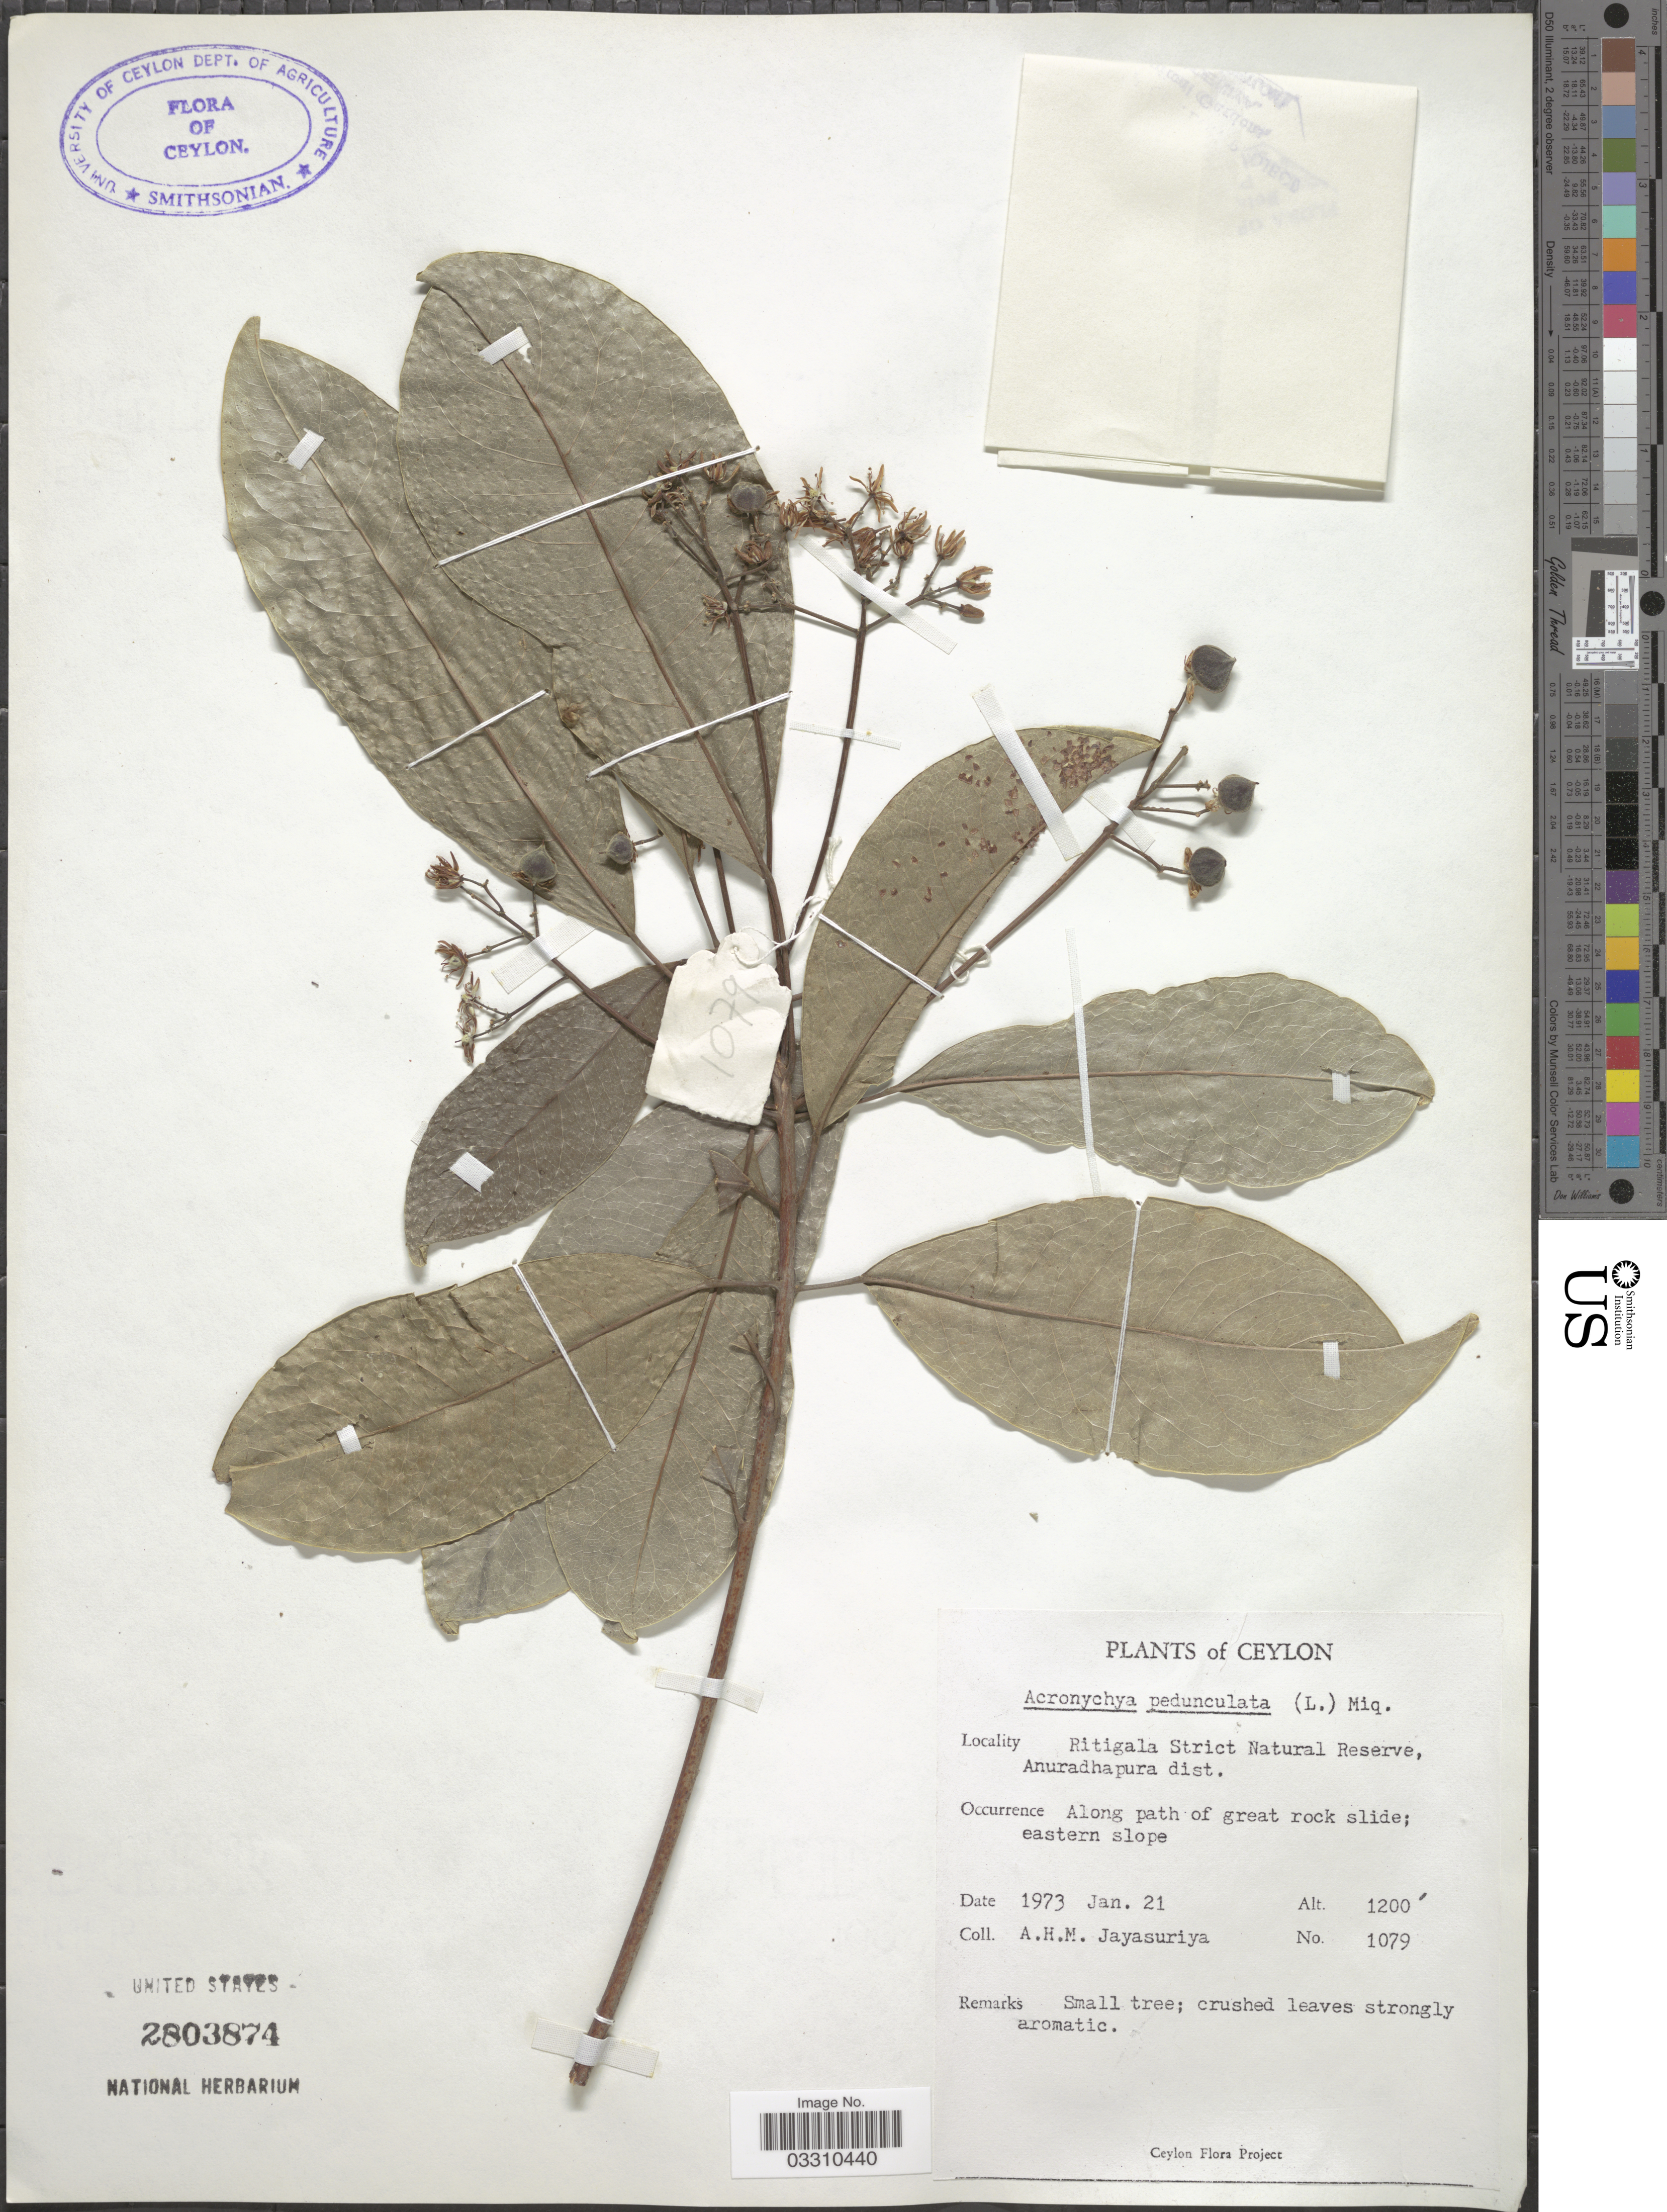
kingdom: Plantae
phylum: Tracheophyta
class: Magnoliopsida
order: Sapindales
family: Rutaceae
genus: Acronychia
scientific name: Acronychia pedunculata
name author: (L.) Miq.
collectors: A. H. Jayasuriya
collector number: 1079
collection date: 1973-01-21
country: Sri Lanka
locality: Ceylon, Ritigala Strict Natural Reserve, Anuradhapura dist.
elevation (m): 366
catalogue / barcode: US 2803874